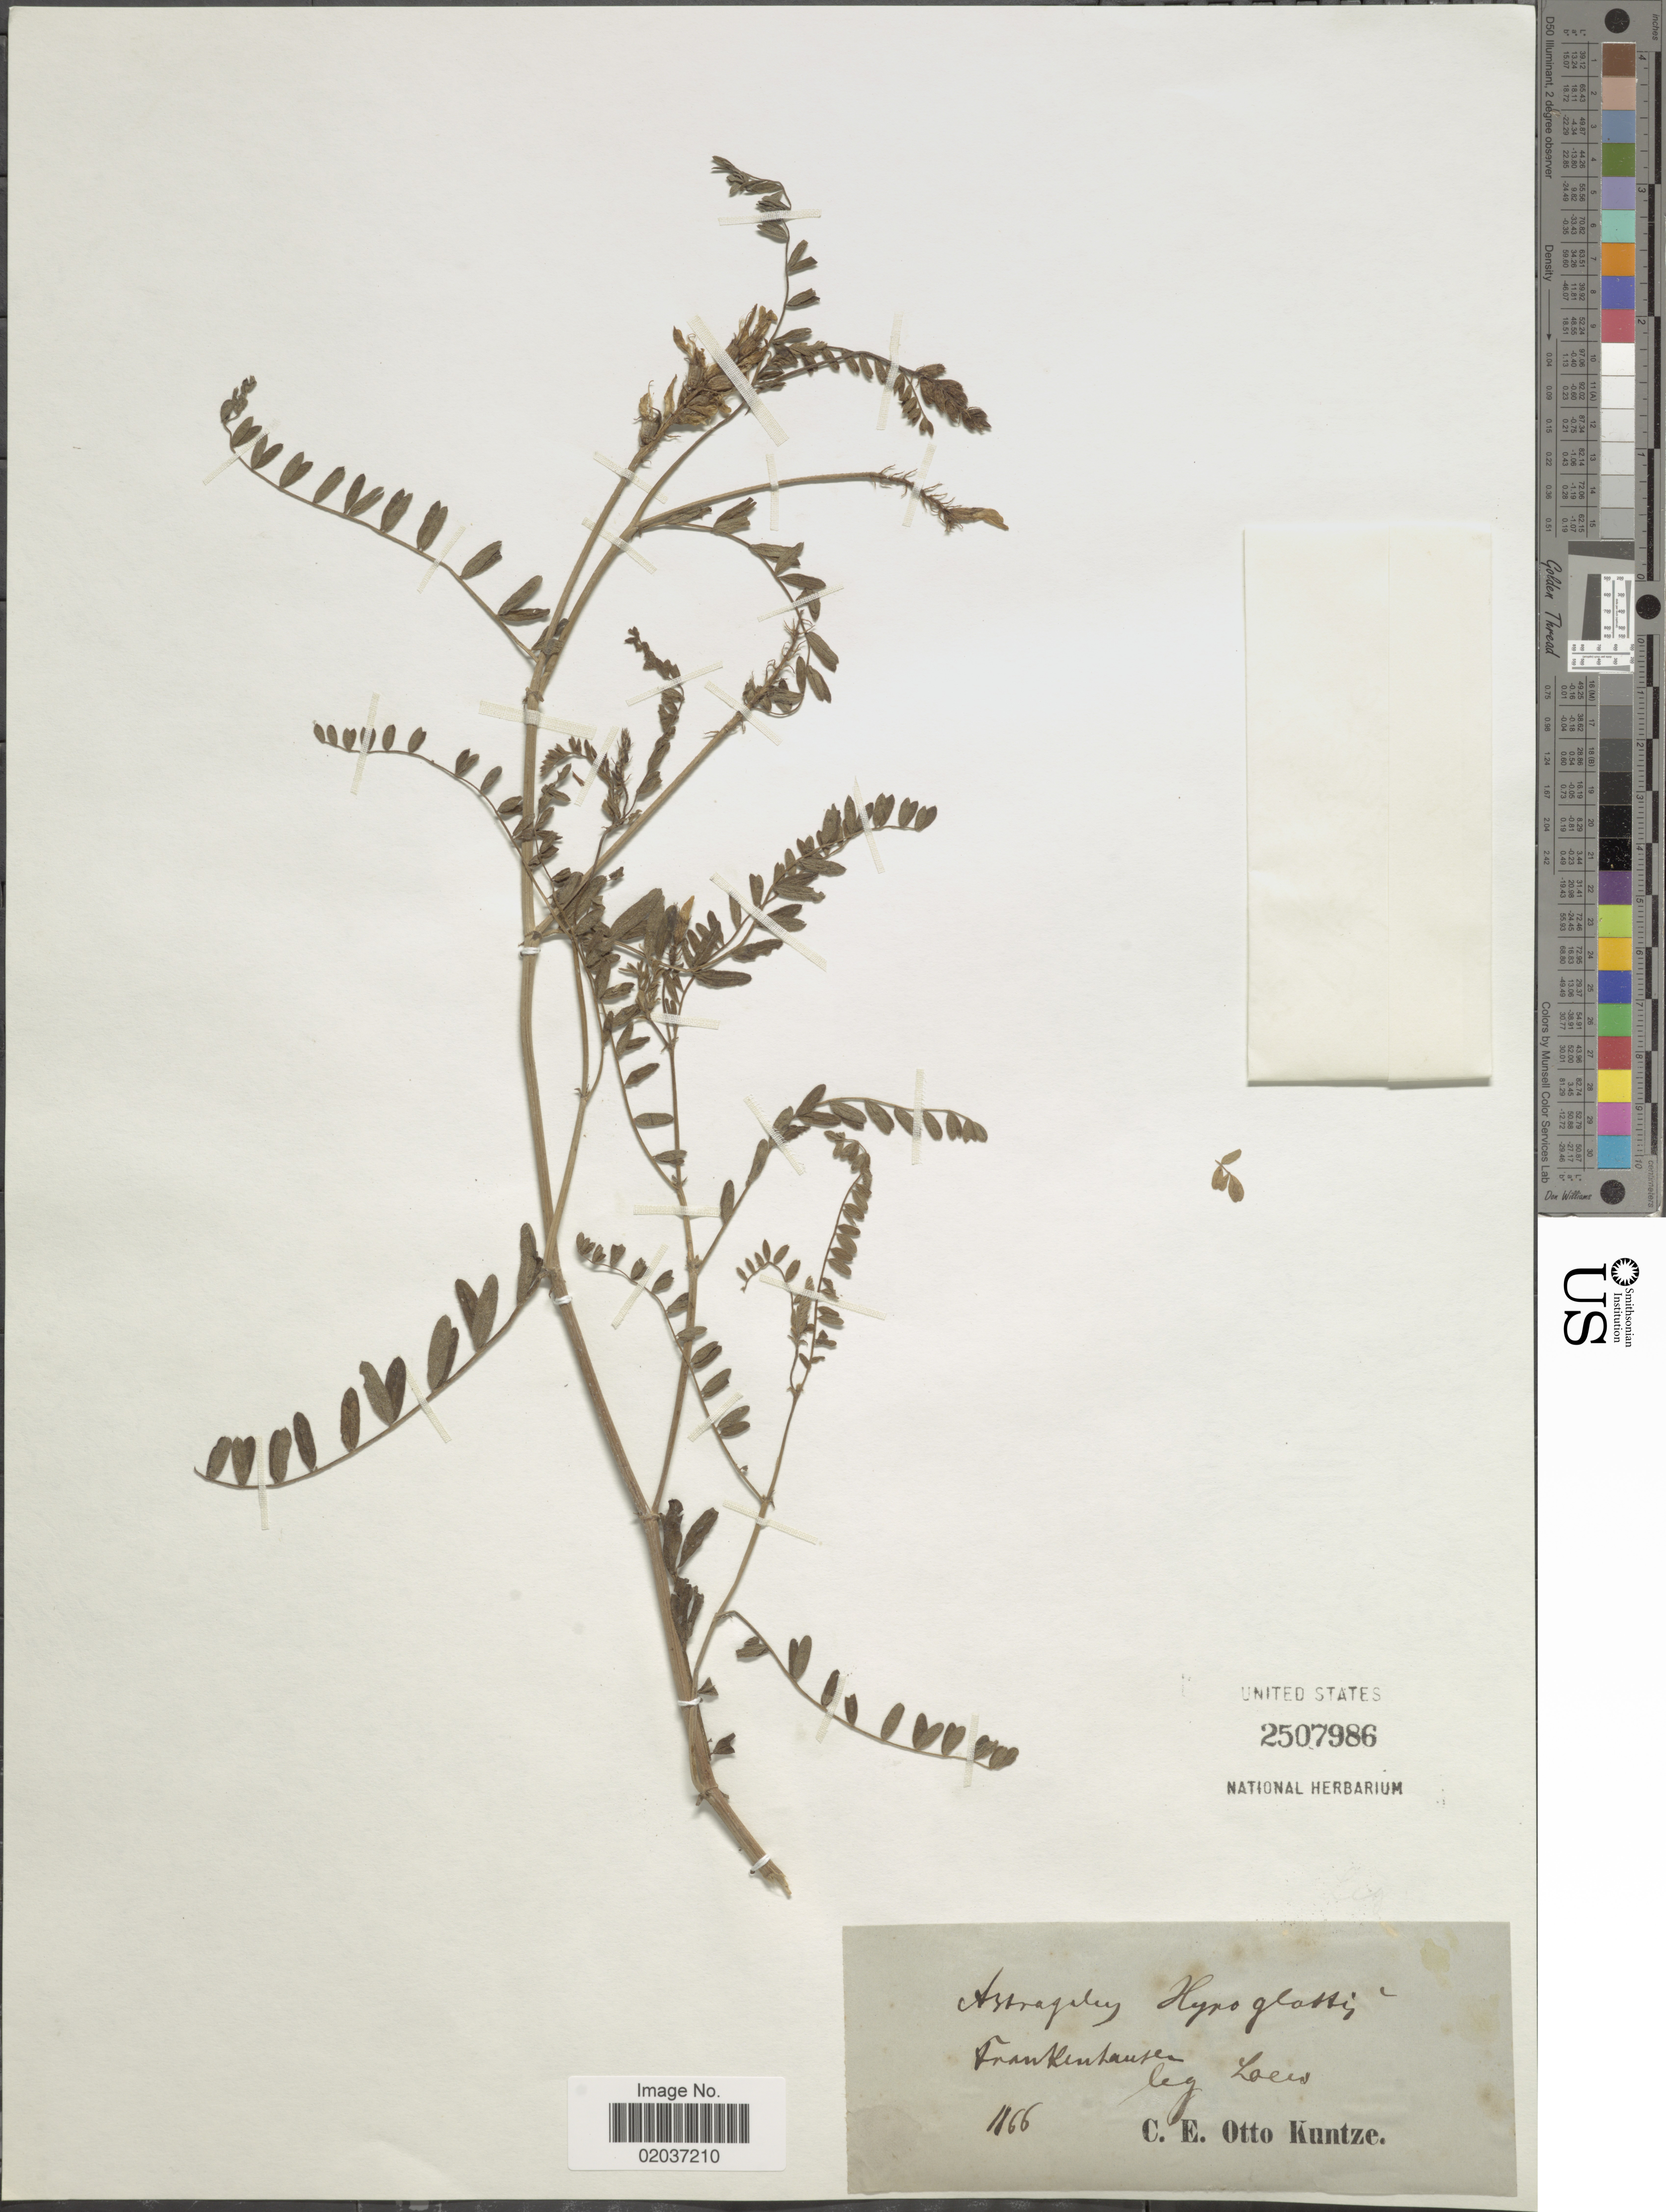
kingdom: Plantae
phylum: Tracheophyta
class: Magnoliopsida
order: Fabales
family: Fabaceae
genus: Astragalus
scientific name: Astragalus hypoglottis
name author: L.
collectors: Loew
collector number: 1166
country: Germany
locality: Frankenhausen [interpreted].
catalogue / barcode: US 2507986